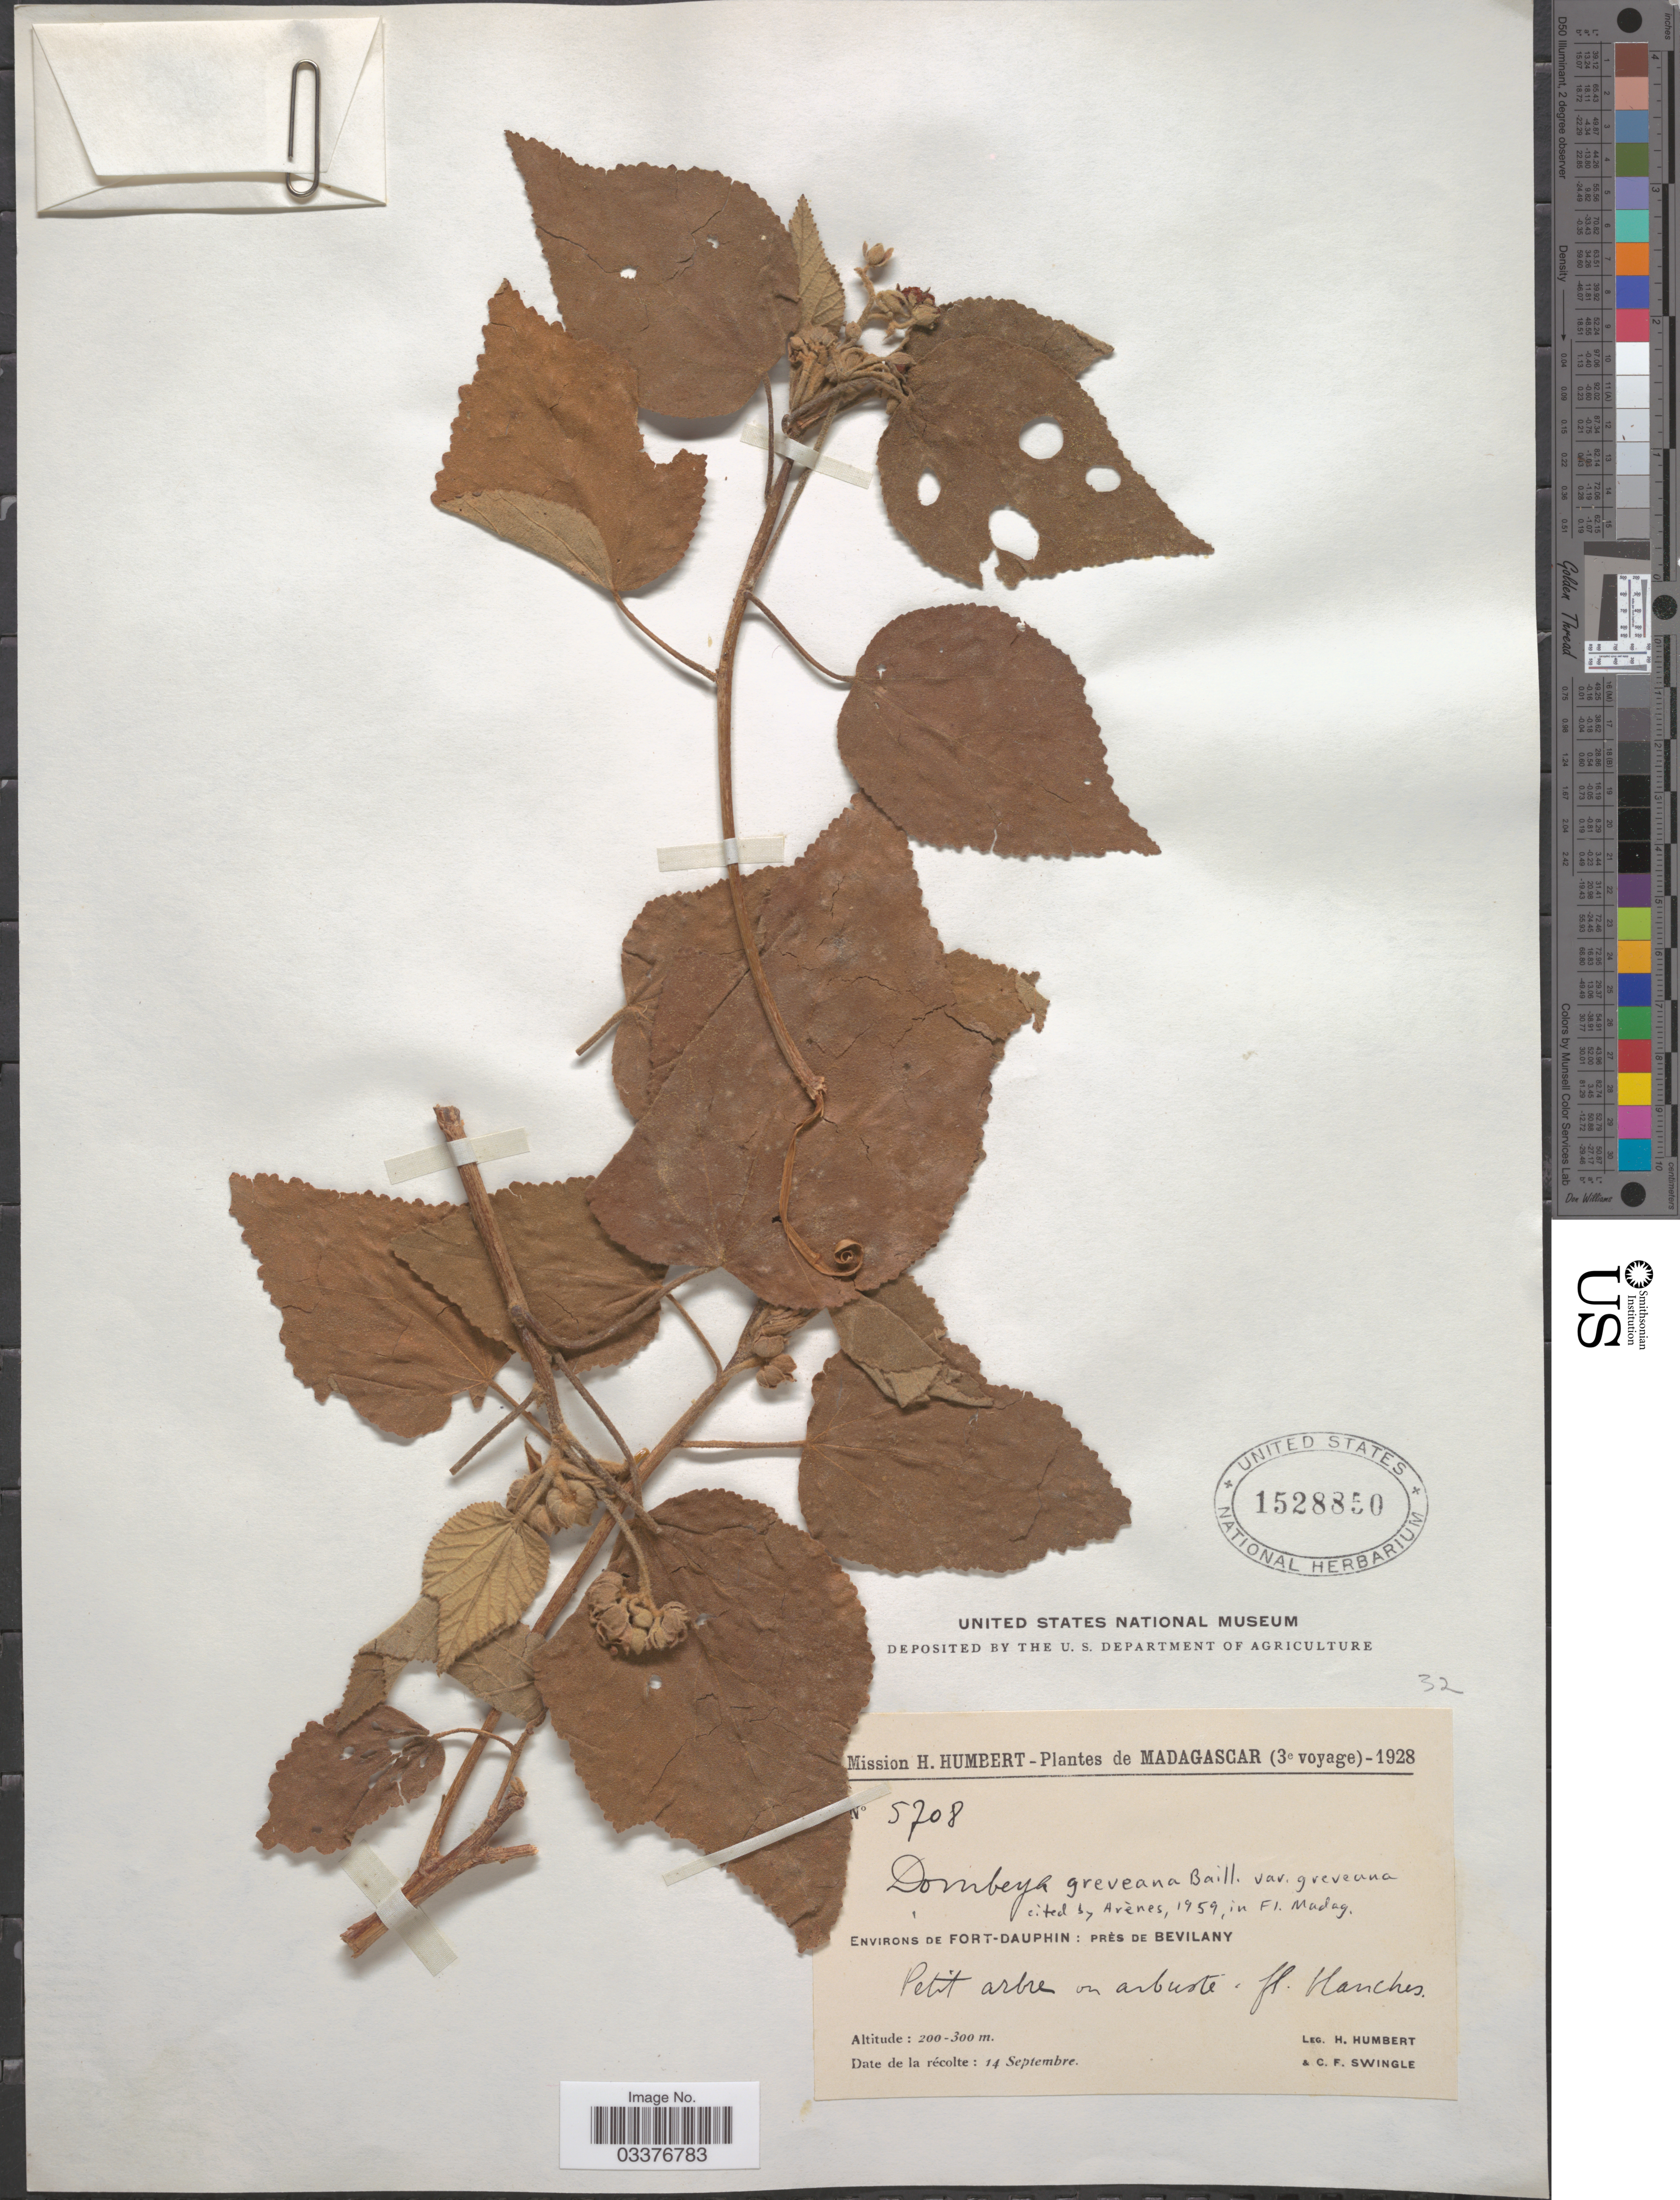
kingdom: Plantae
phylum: Tracheophyta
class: Magnoliopsida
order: Malvales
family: Malvaceae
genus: Dombeya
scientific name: Dombeya greveana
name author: Baill.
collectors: H. Humbert & C. Swingle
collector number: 5708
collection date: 1928-09-14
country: Madagascar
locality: Environs de Fort-Dauphin: prés de Bevilany.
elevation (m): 200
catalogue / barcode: US 1528850